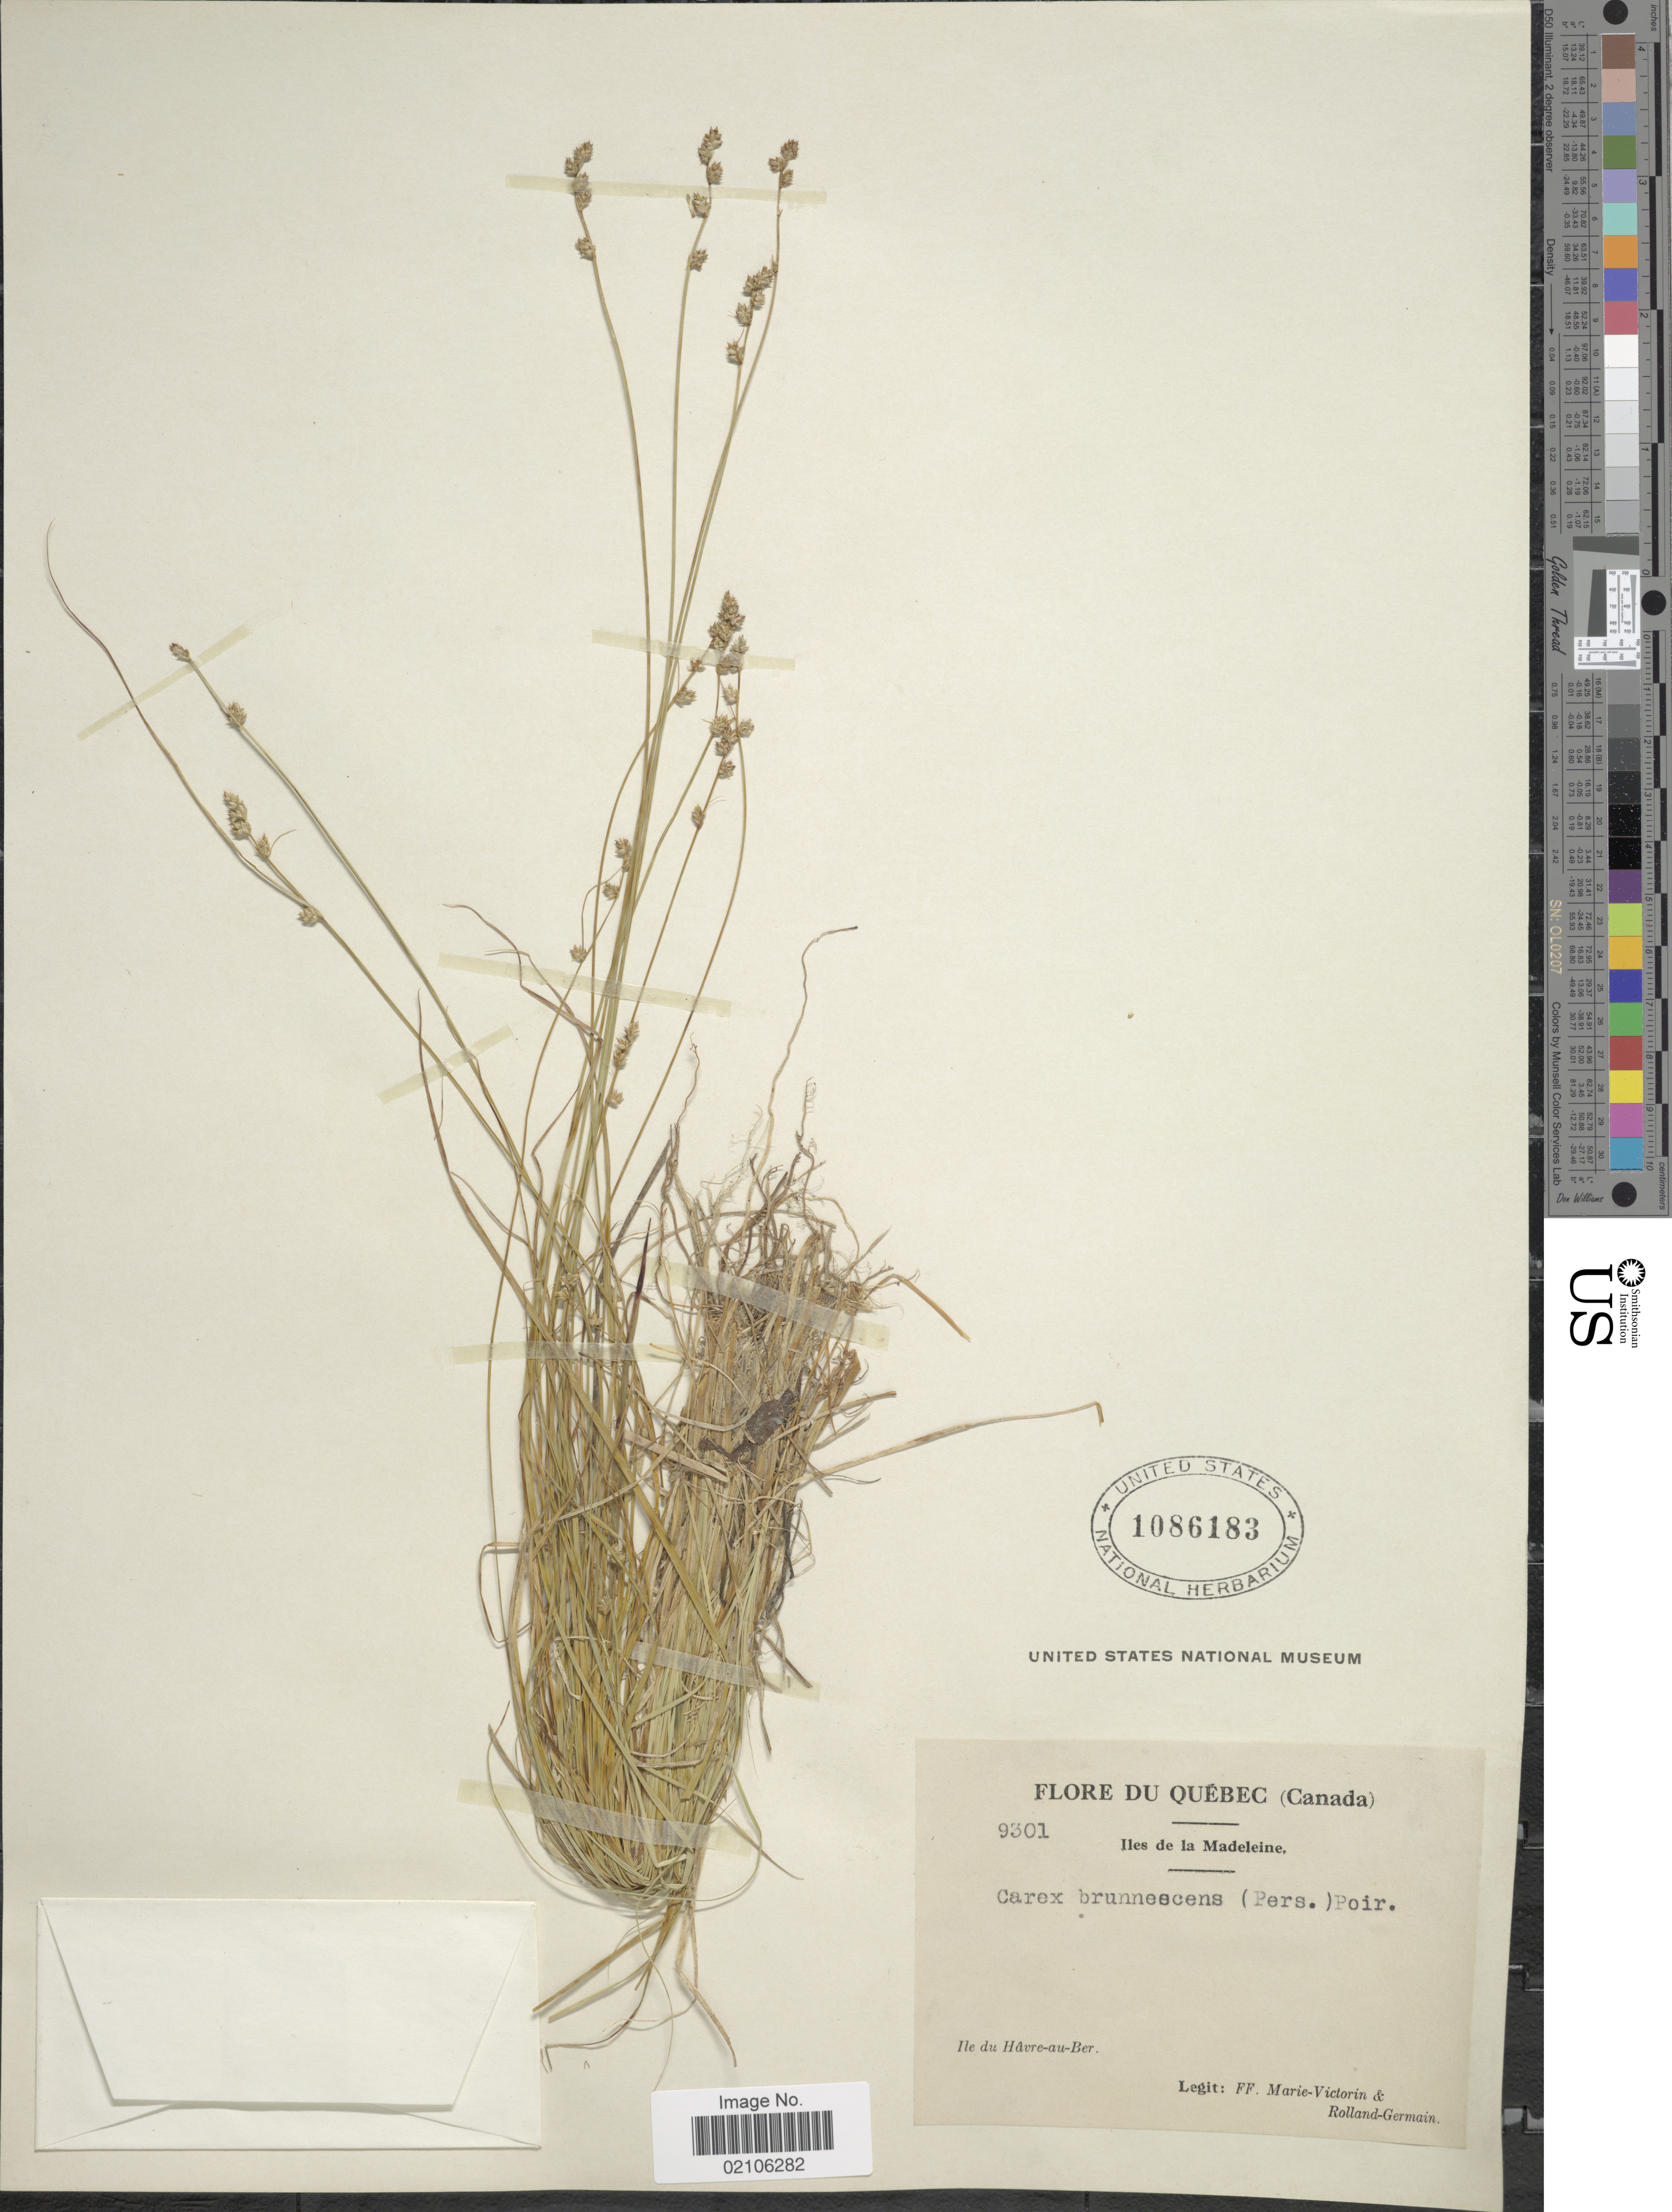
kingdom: Plantae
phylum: Tracheophyta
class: Liliopsida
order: Poales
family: Cyperaceae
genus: Carex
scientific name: Carex brunnescens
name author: (Pers.) Poir.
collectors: F. Marie-Victorin & Rolland-Germain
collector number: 9301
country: Canada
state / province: Quebec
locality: Iles de la Madeleine, Ile du Havre-au-Ber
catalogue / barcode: US 1086183